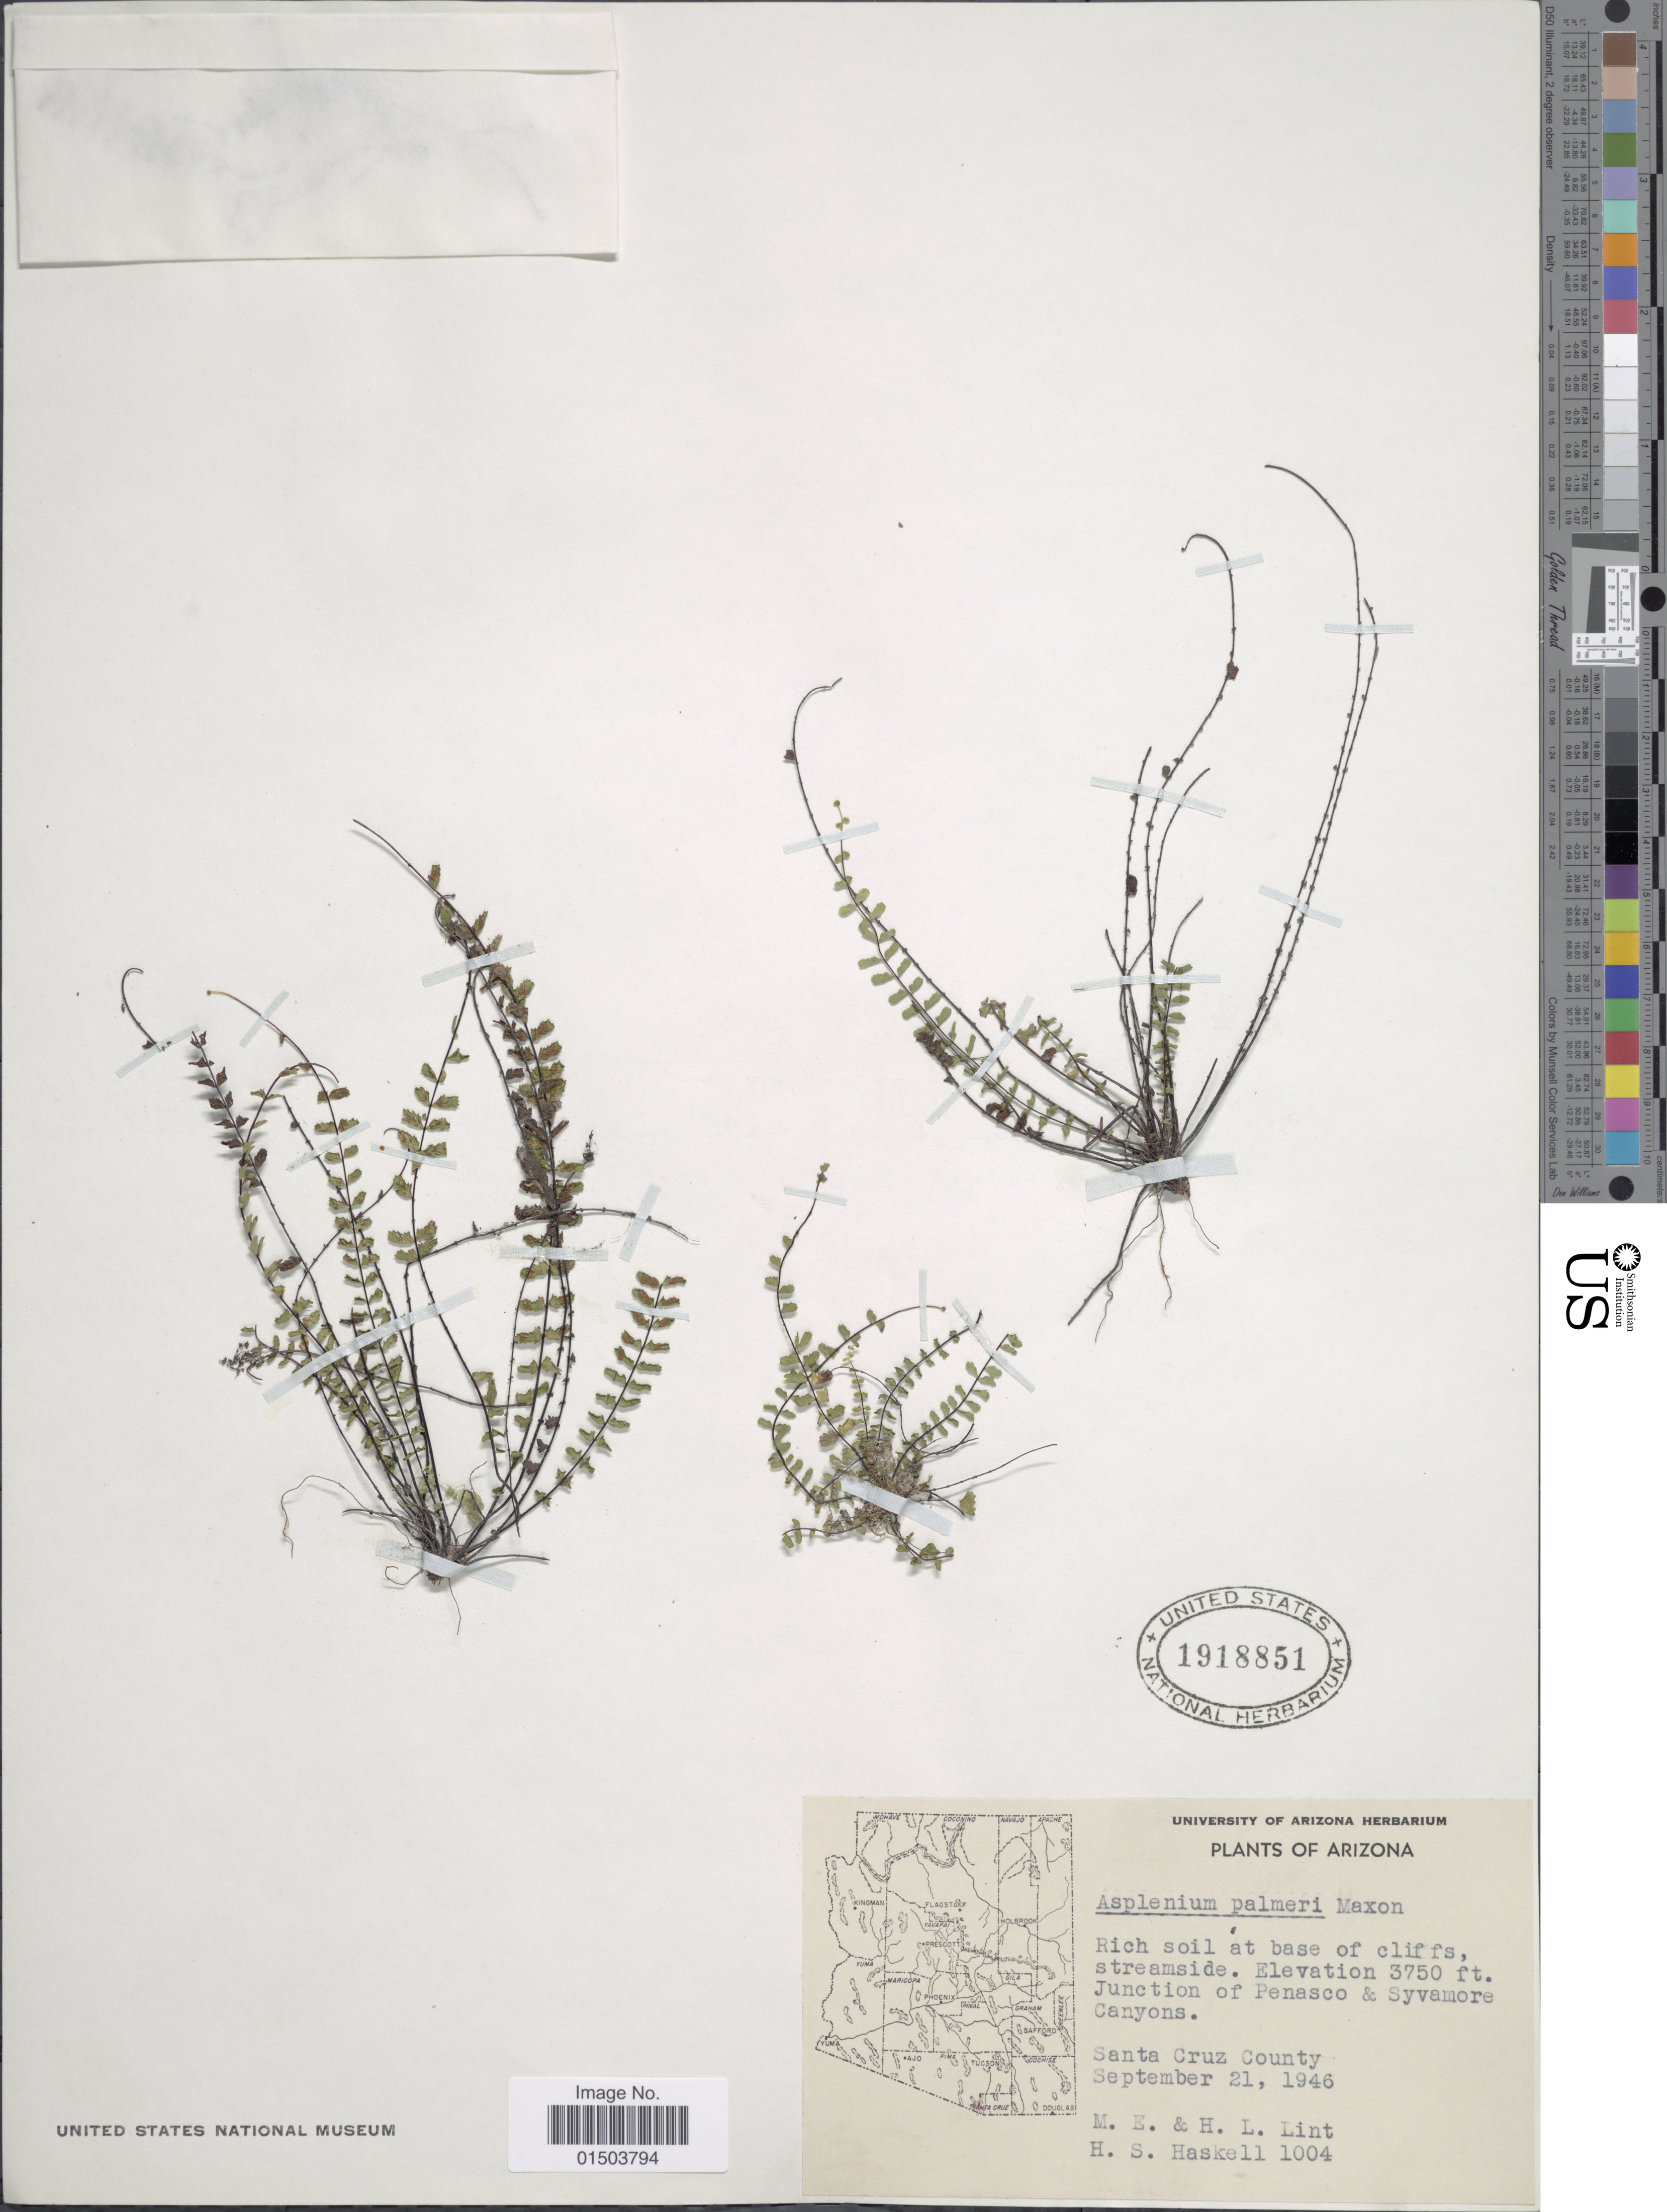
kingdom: Plantae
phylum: Tracheophyta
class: Polypodiopsida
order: Polypodiales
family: Aspleniaceae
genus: Asplenium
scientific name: Asplenium palmeri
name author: Maxon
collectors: M. Lint, H. L. Lint & H. Haskell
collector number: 1004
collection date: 1946-09-21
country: United States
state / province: Arizona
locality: Junction of Penasco & Syvamore Canyons. Santa Cruz County.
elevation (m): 1143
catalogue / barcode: US 1918851